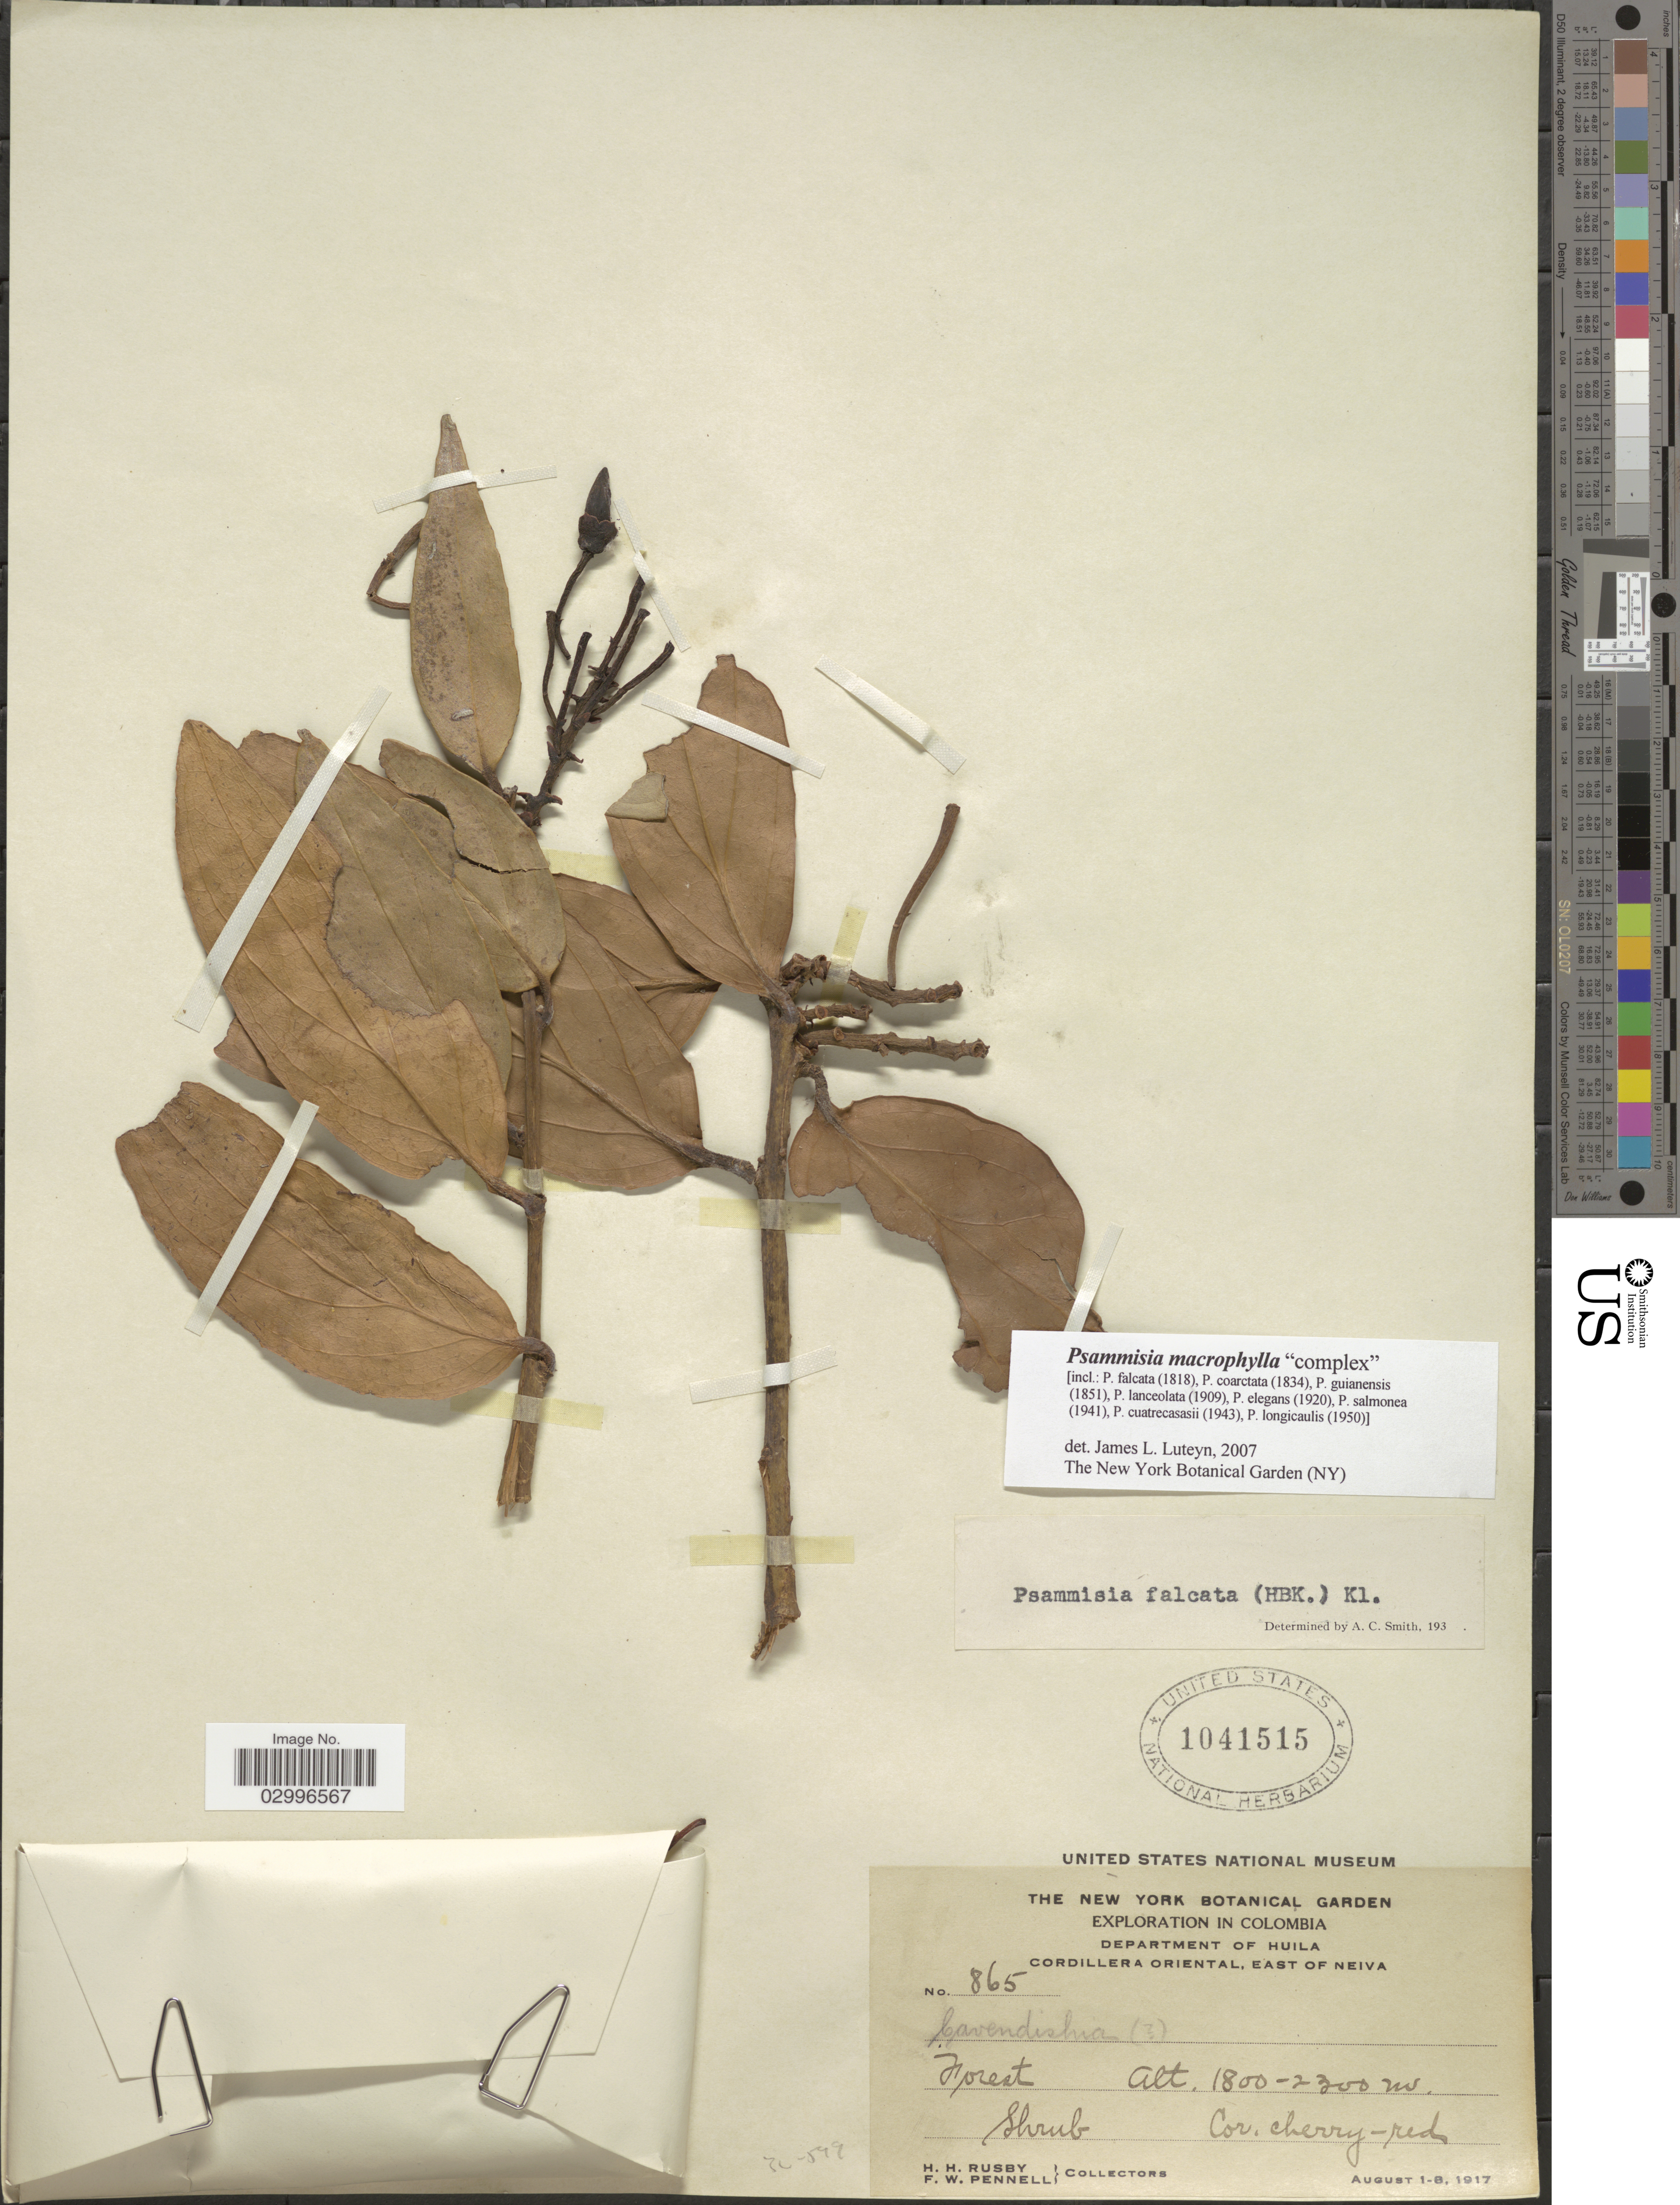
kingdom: Plantae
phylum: Tracheophyta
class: Magnoliopsida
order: Ericales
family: Ericaceae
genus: Psammisia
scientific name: Psammisia macrophylla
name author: (Kunth) Klotzsch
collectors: H. H. Rusby & F. W. Pennell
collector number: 865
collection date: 1917-08-01/1917-08-08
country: Colombia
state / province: Huila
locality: Department of Huila, Cordillera Oriental, East of Neiva.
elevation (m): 1800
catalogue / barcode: US 1041515